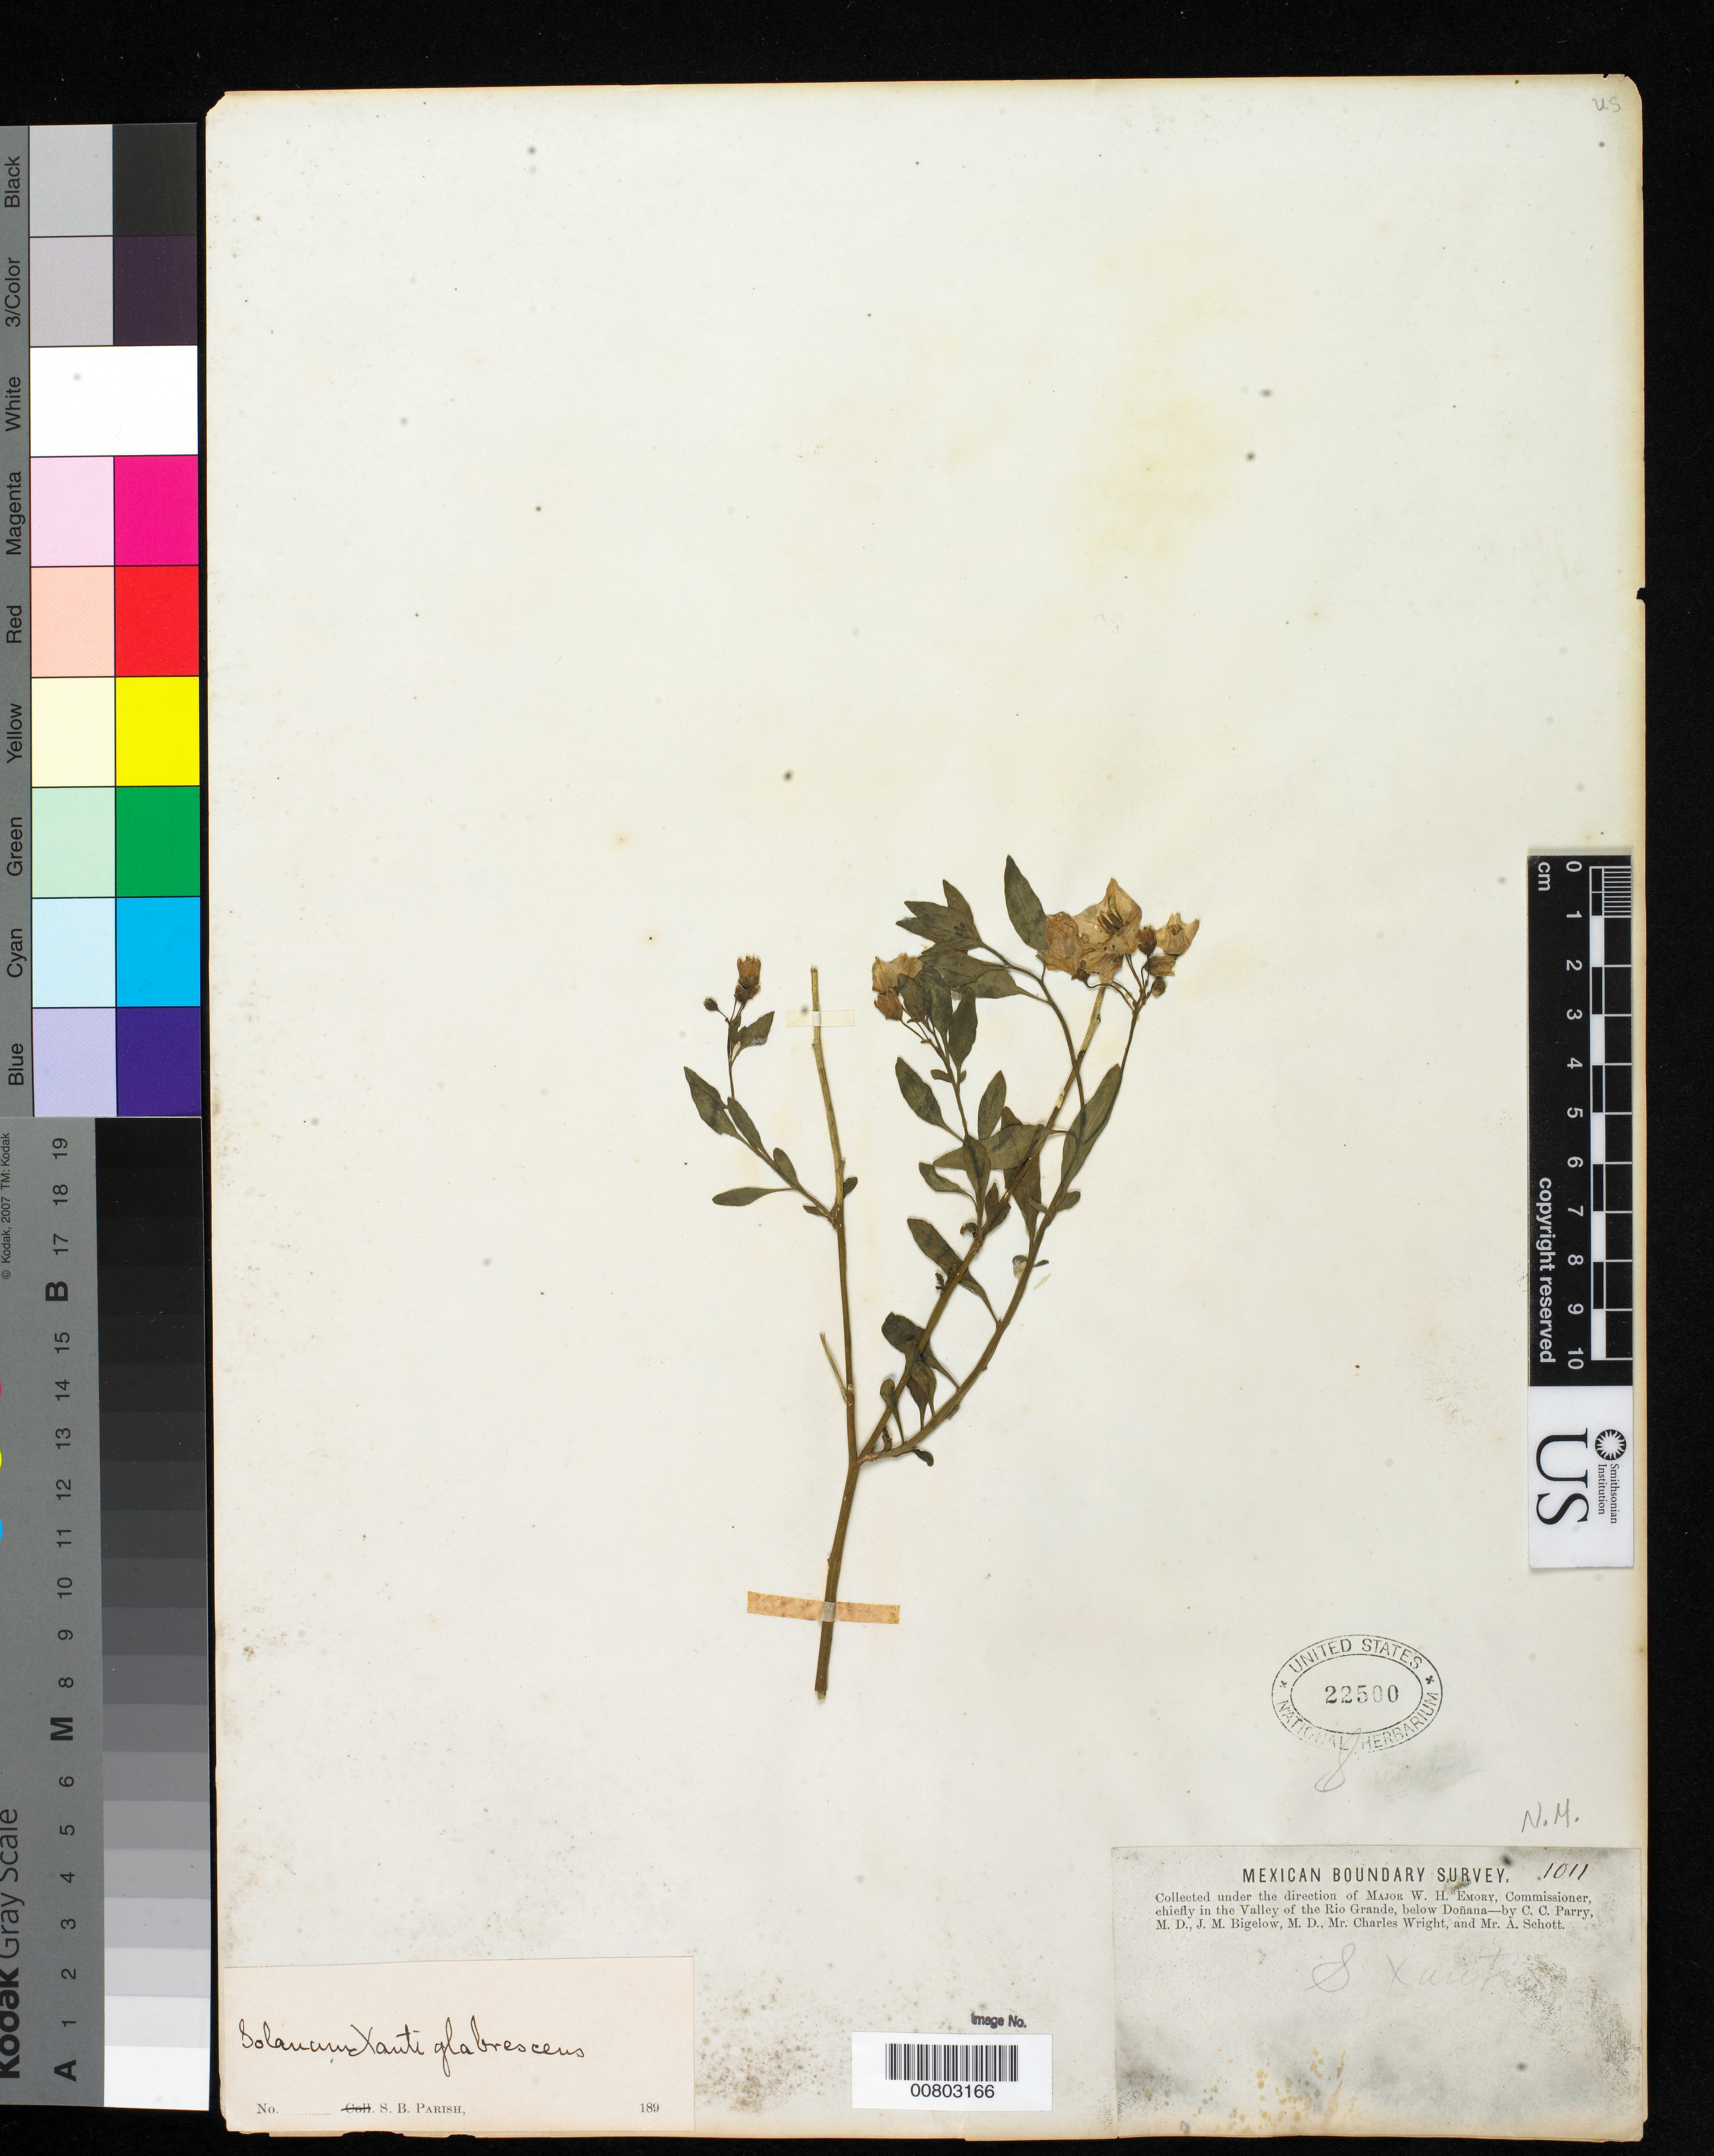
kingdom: Plantae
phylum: Tracheophyta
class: Magnoliopsida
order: Solanales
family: Solanaceae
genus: Solanum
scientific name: Solanum xanti var. glabrescens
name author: Parish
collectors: C. C. Parry, J. M. Bigelow, C. Wright & A. C. V. Schott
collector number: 1011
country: United States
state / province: New Mexico / Texas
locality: Valley of the Rio Grande, below Doñana.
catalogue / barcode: US 22500